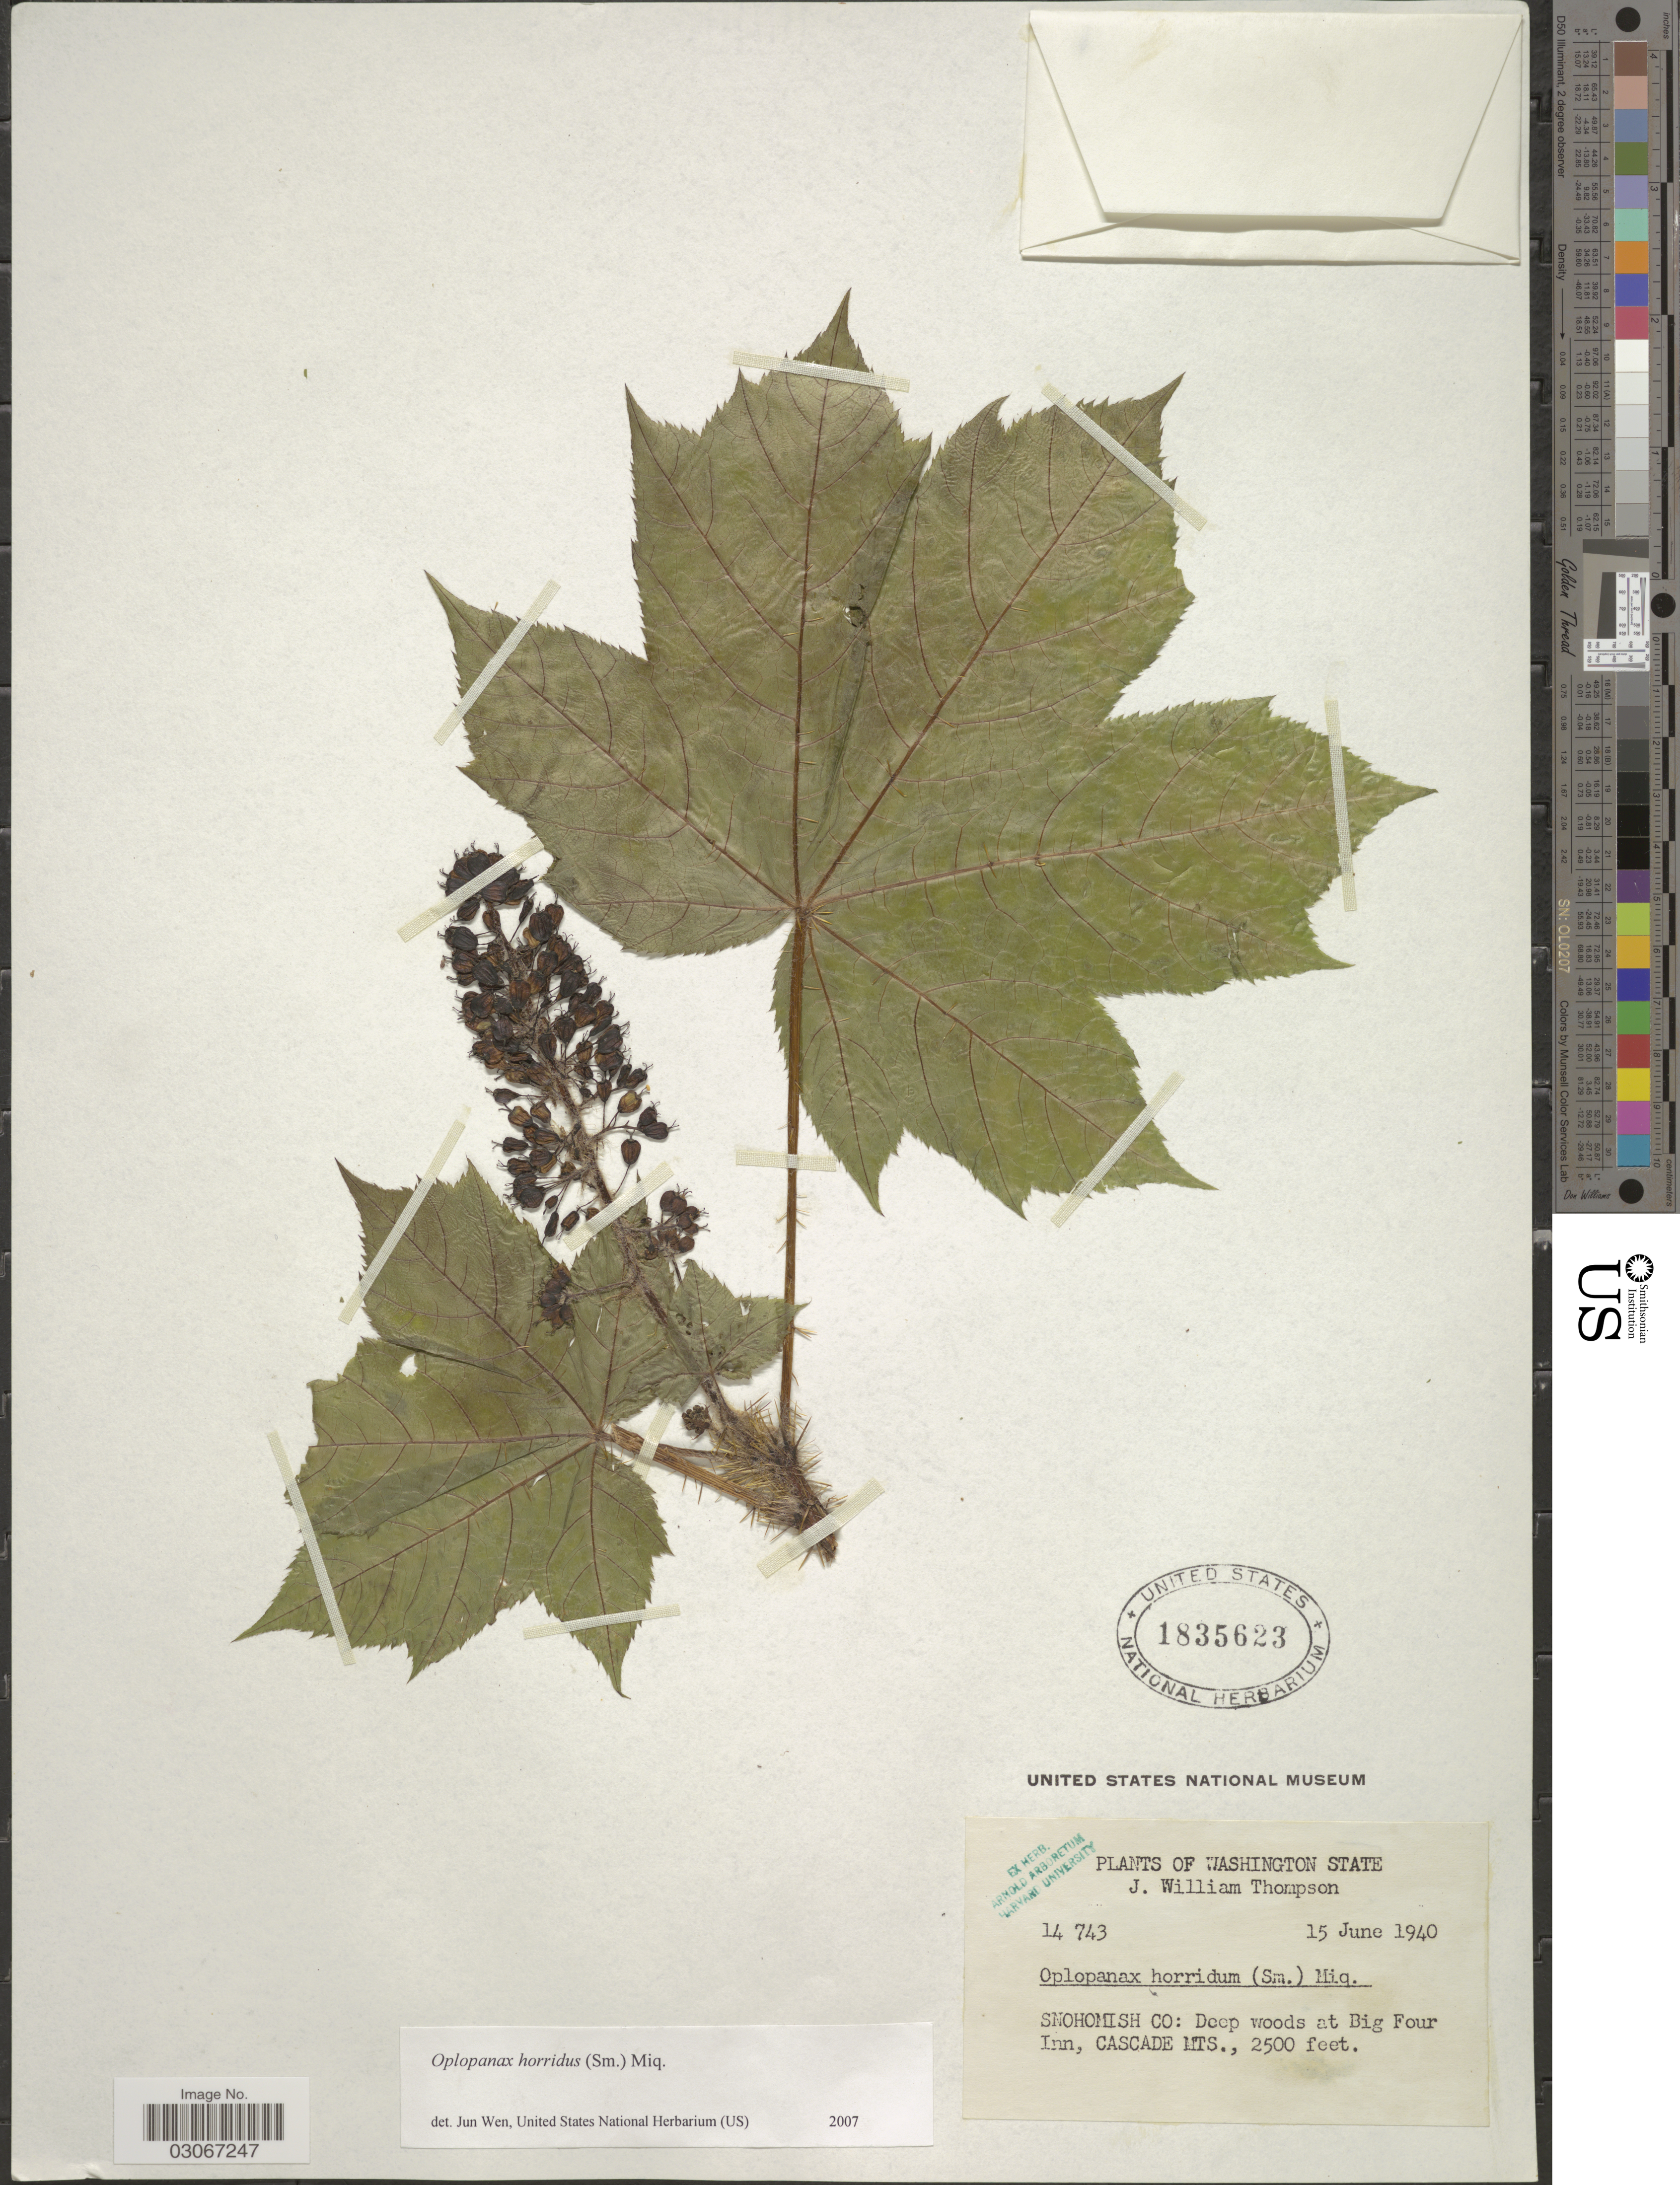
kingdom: Plantae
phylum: Tracheophyta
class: Magnoliopsida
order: Apiales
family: Apiaceae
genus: Opopanax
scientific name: Opopanax horridus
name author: Miq. ex Dippel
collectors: J. W. Thompson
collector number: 14743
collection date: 1940-06-15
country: United States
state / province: Washington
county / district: Snohomish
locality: Washington State. Snohomish Co: Deep woods at Big Four Inn, Cascade Mts.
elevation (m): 762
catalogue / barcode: US 1835623